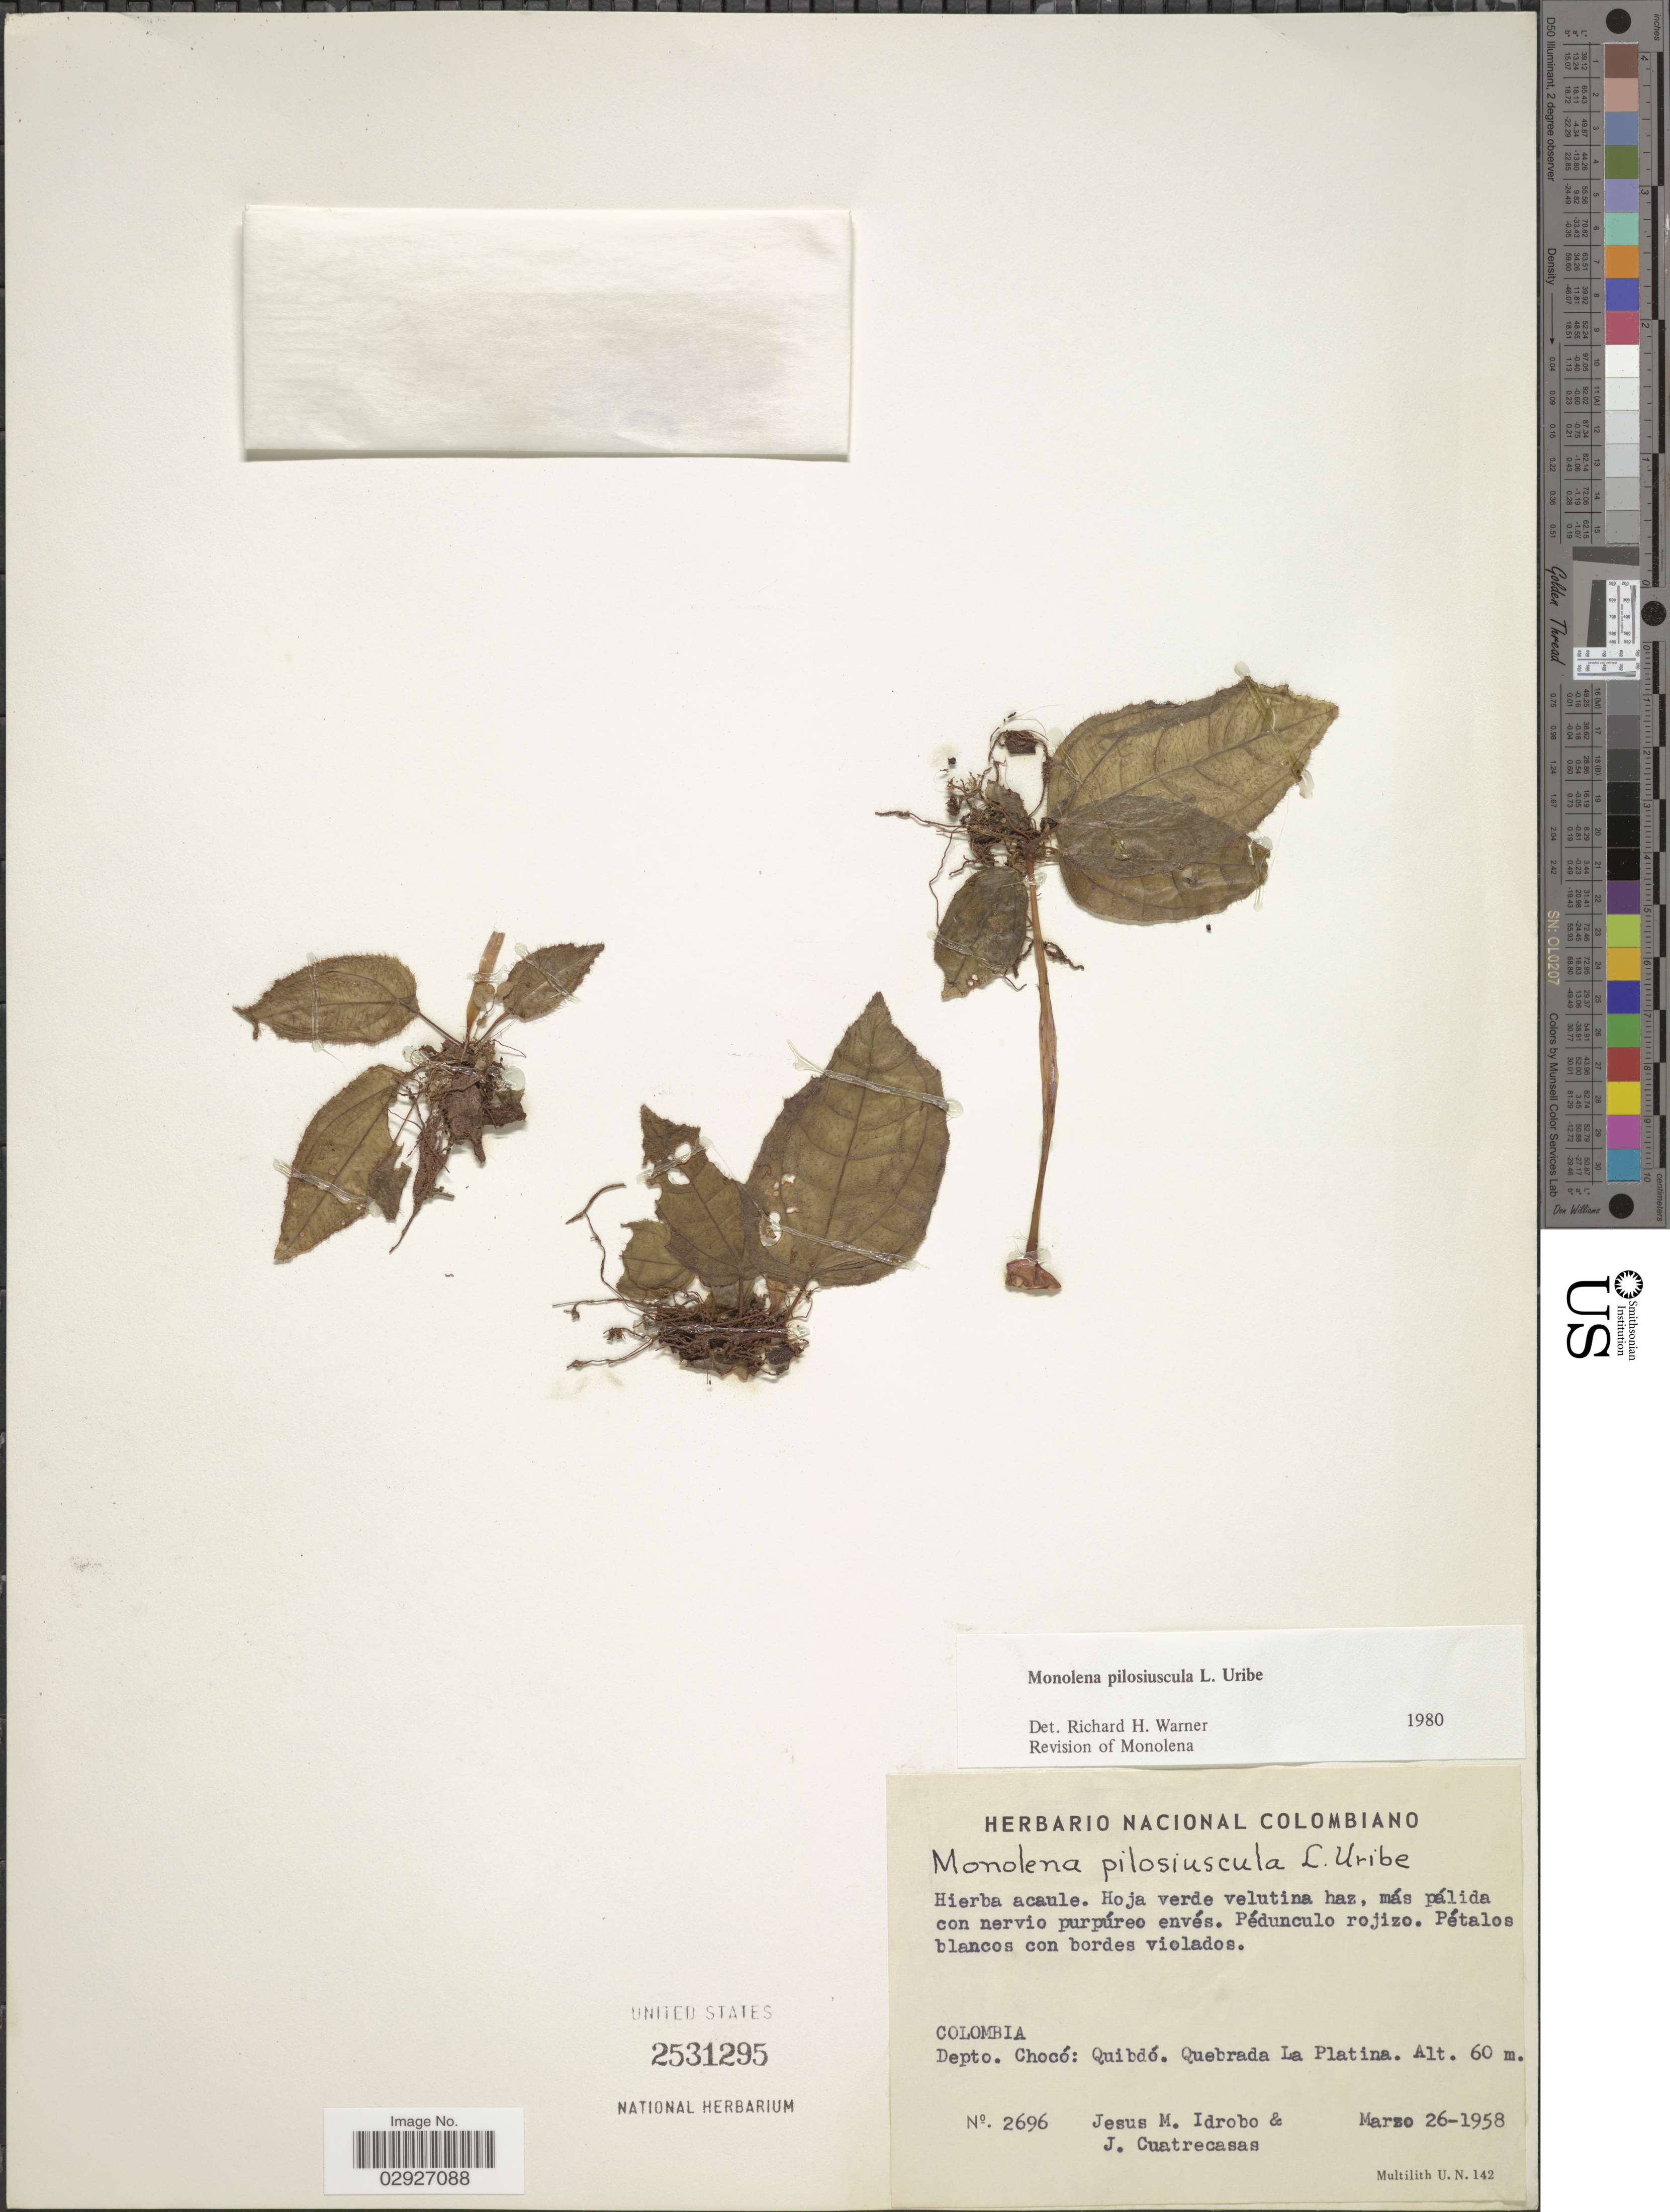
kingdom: Plantae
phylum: Tracheophyta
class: Magnoliopsida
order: Myrtales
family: Melastomataceae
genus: Monolena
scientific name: Monolena pilosiuscula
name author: L. Uribe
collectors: J. M. Idrobo & J. Cuatrecasas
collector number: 2696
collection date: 1958-03-26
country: Colombia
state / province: Chocó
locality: Depto. Chocó, Quibdó, Quebrada La Platina.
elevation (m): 60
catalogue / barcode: US 2531295